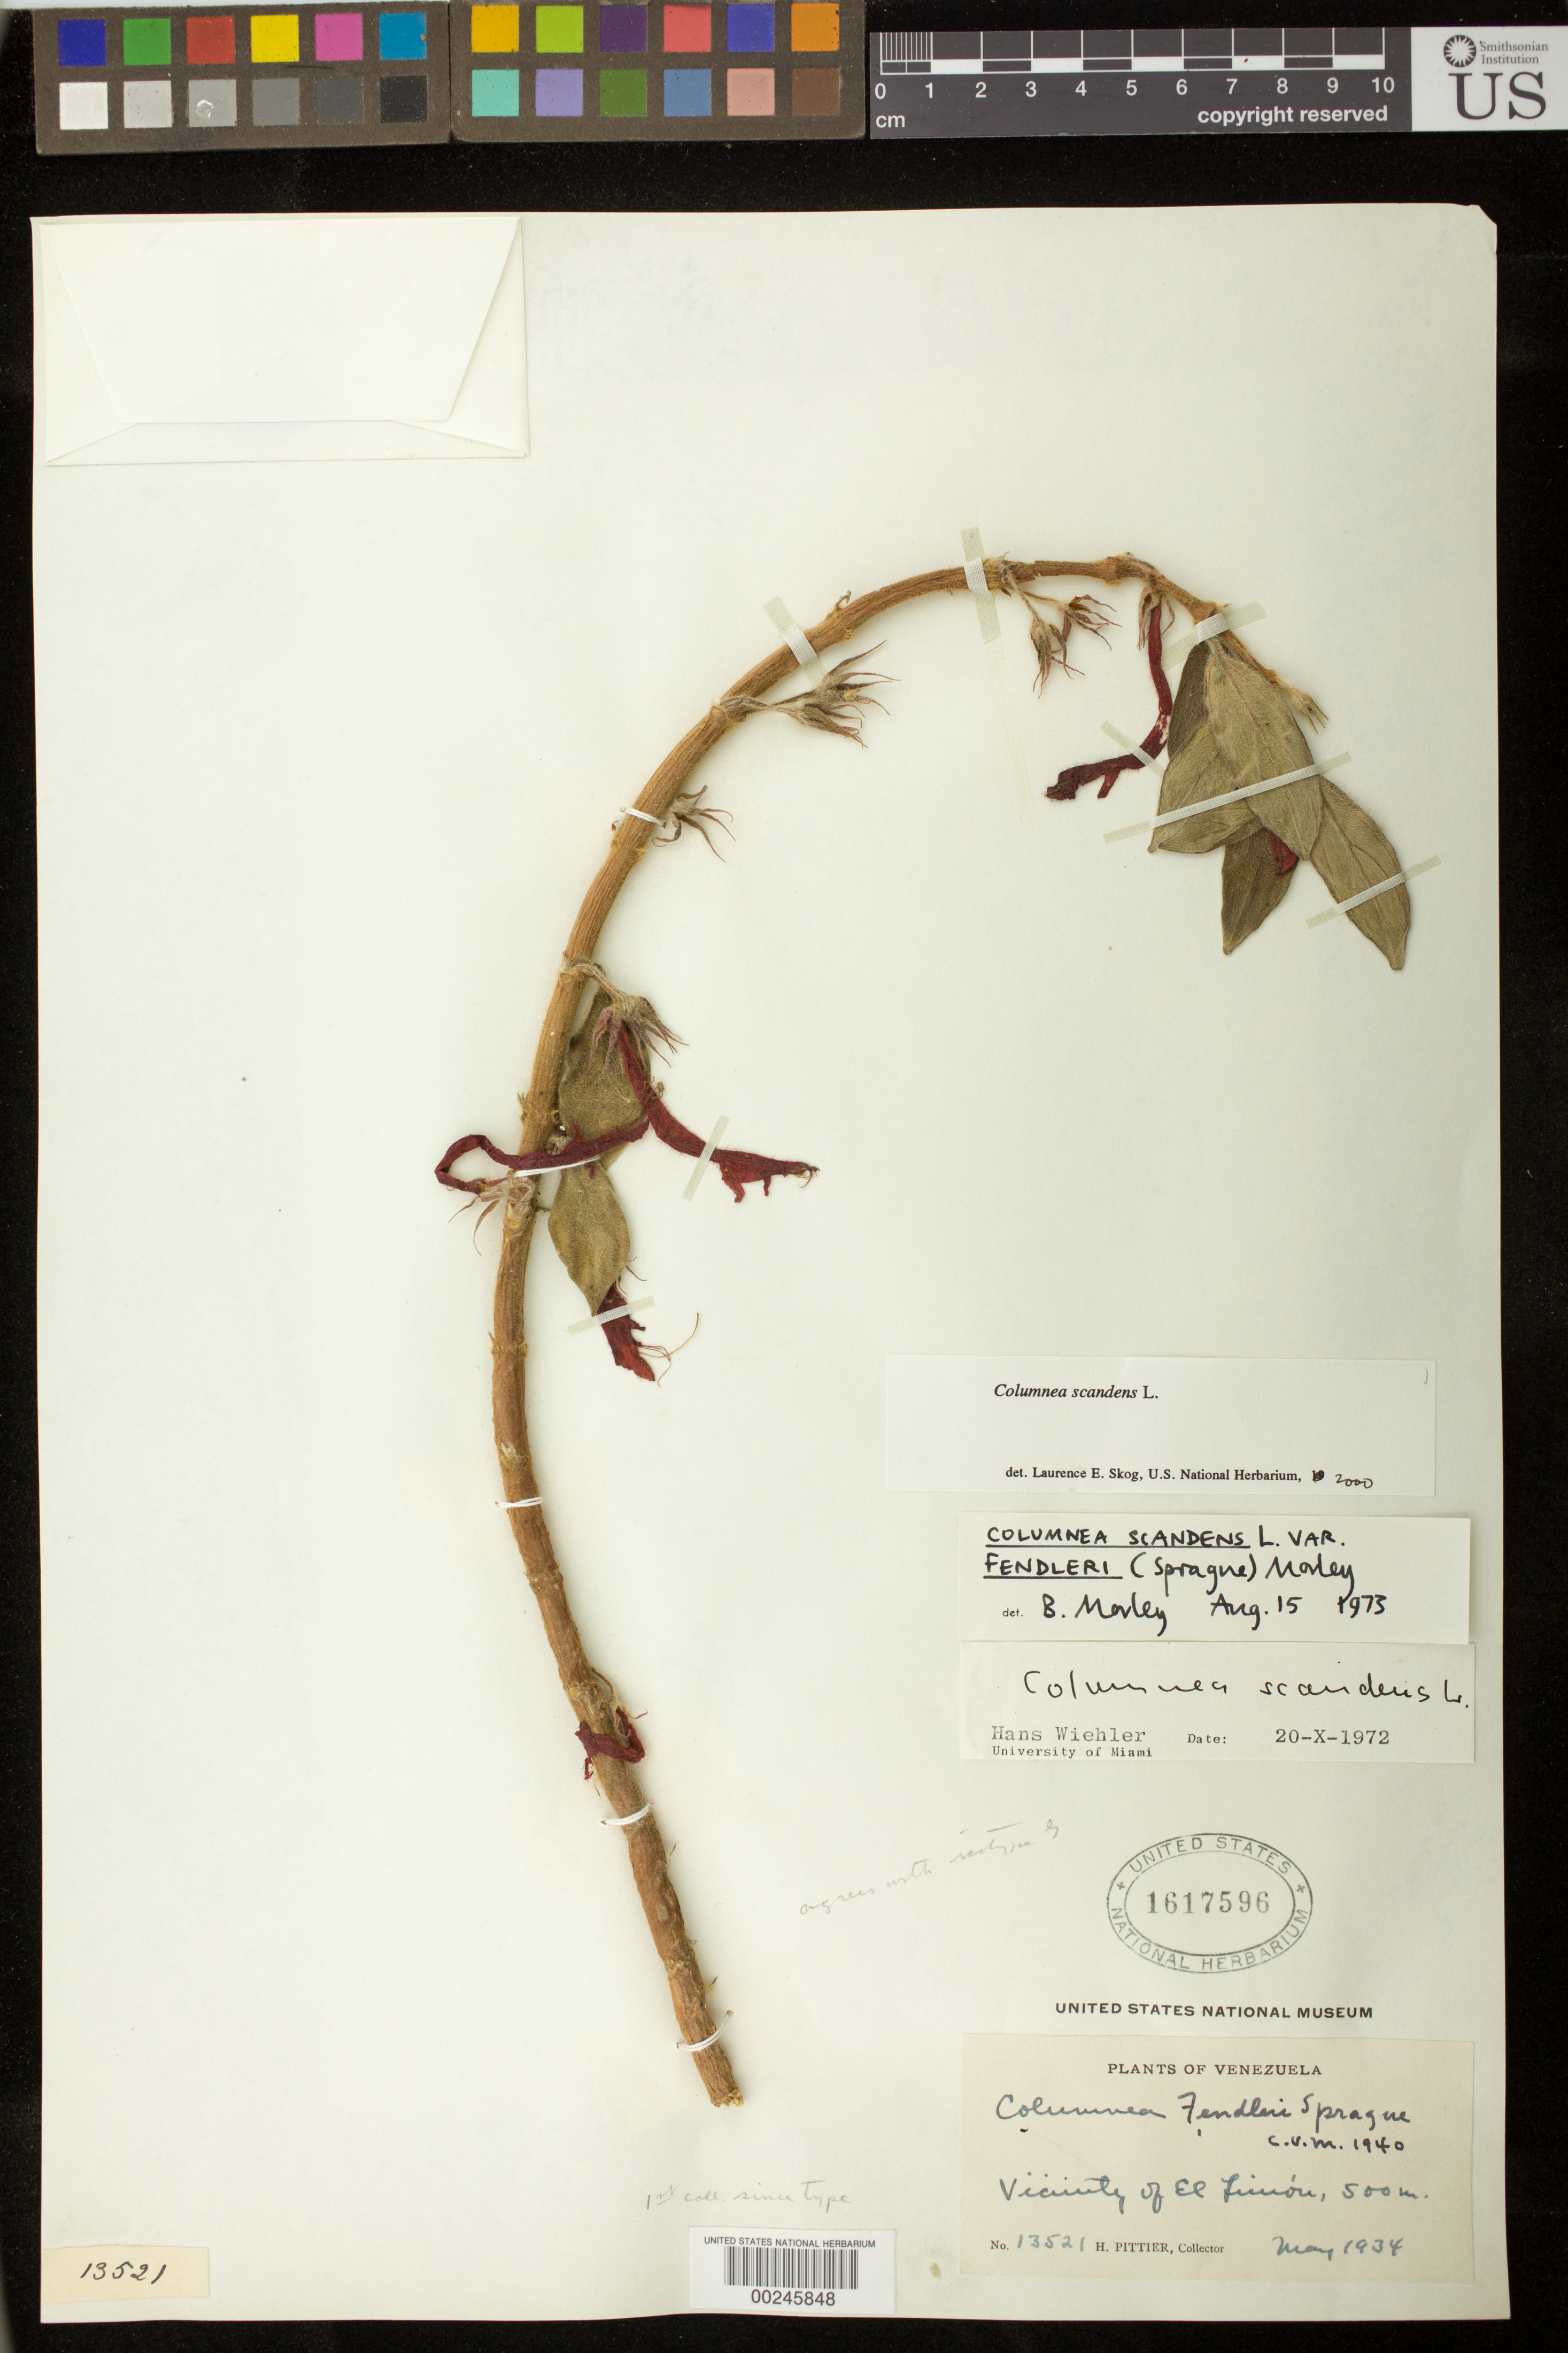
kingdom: Plantae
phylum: Tracheophyta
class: Magnoliopsida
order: Lamiales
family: Gesneriaceae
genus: Columnea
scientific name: Columnea scandens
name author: L.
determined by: Skog, Laurence E.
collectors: H. F. Pittier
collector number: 13521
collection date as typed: May 1934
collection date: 1934-05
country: Venezuela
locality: Vicinity of El Limón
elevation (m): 500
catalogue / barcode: US 1617596